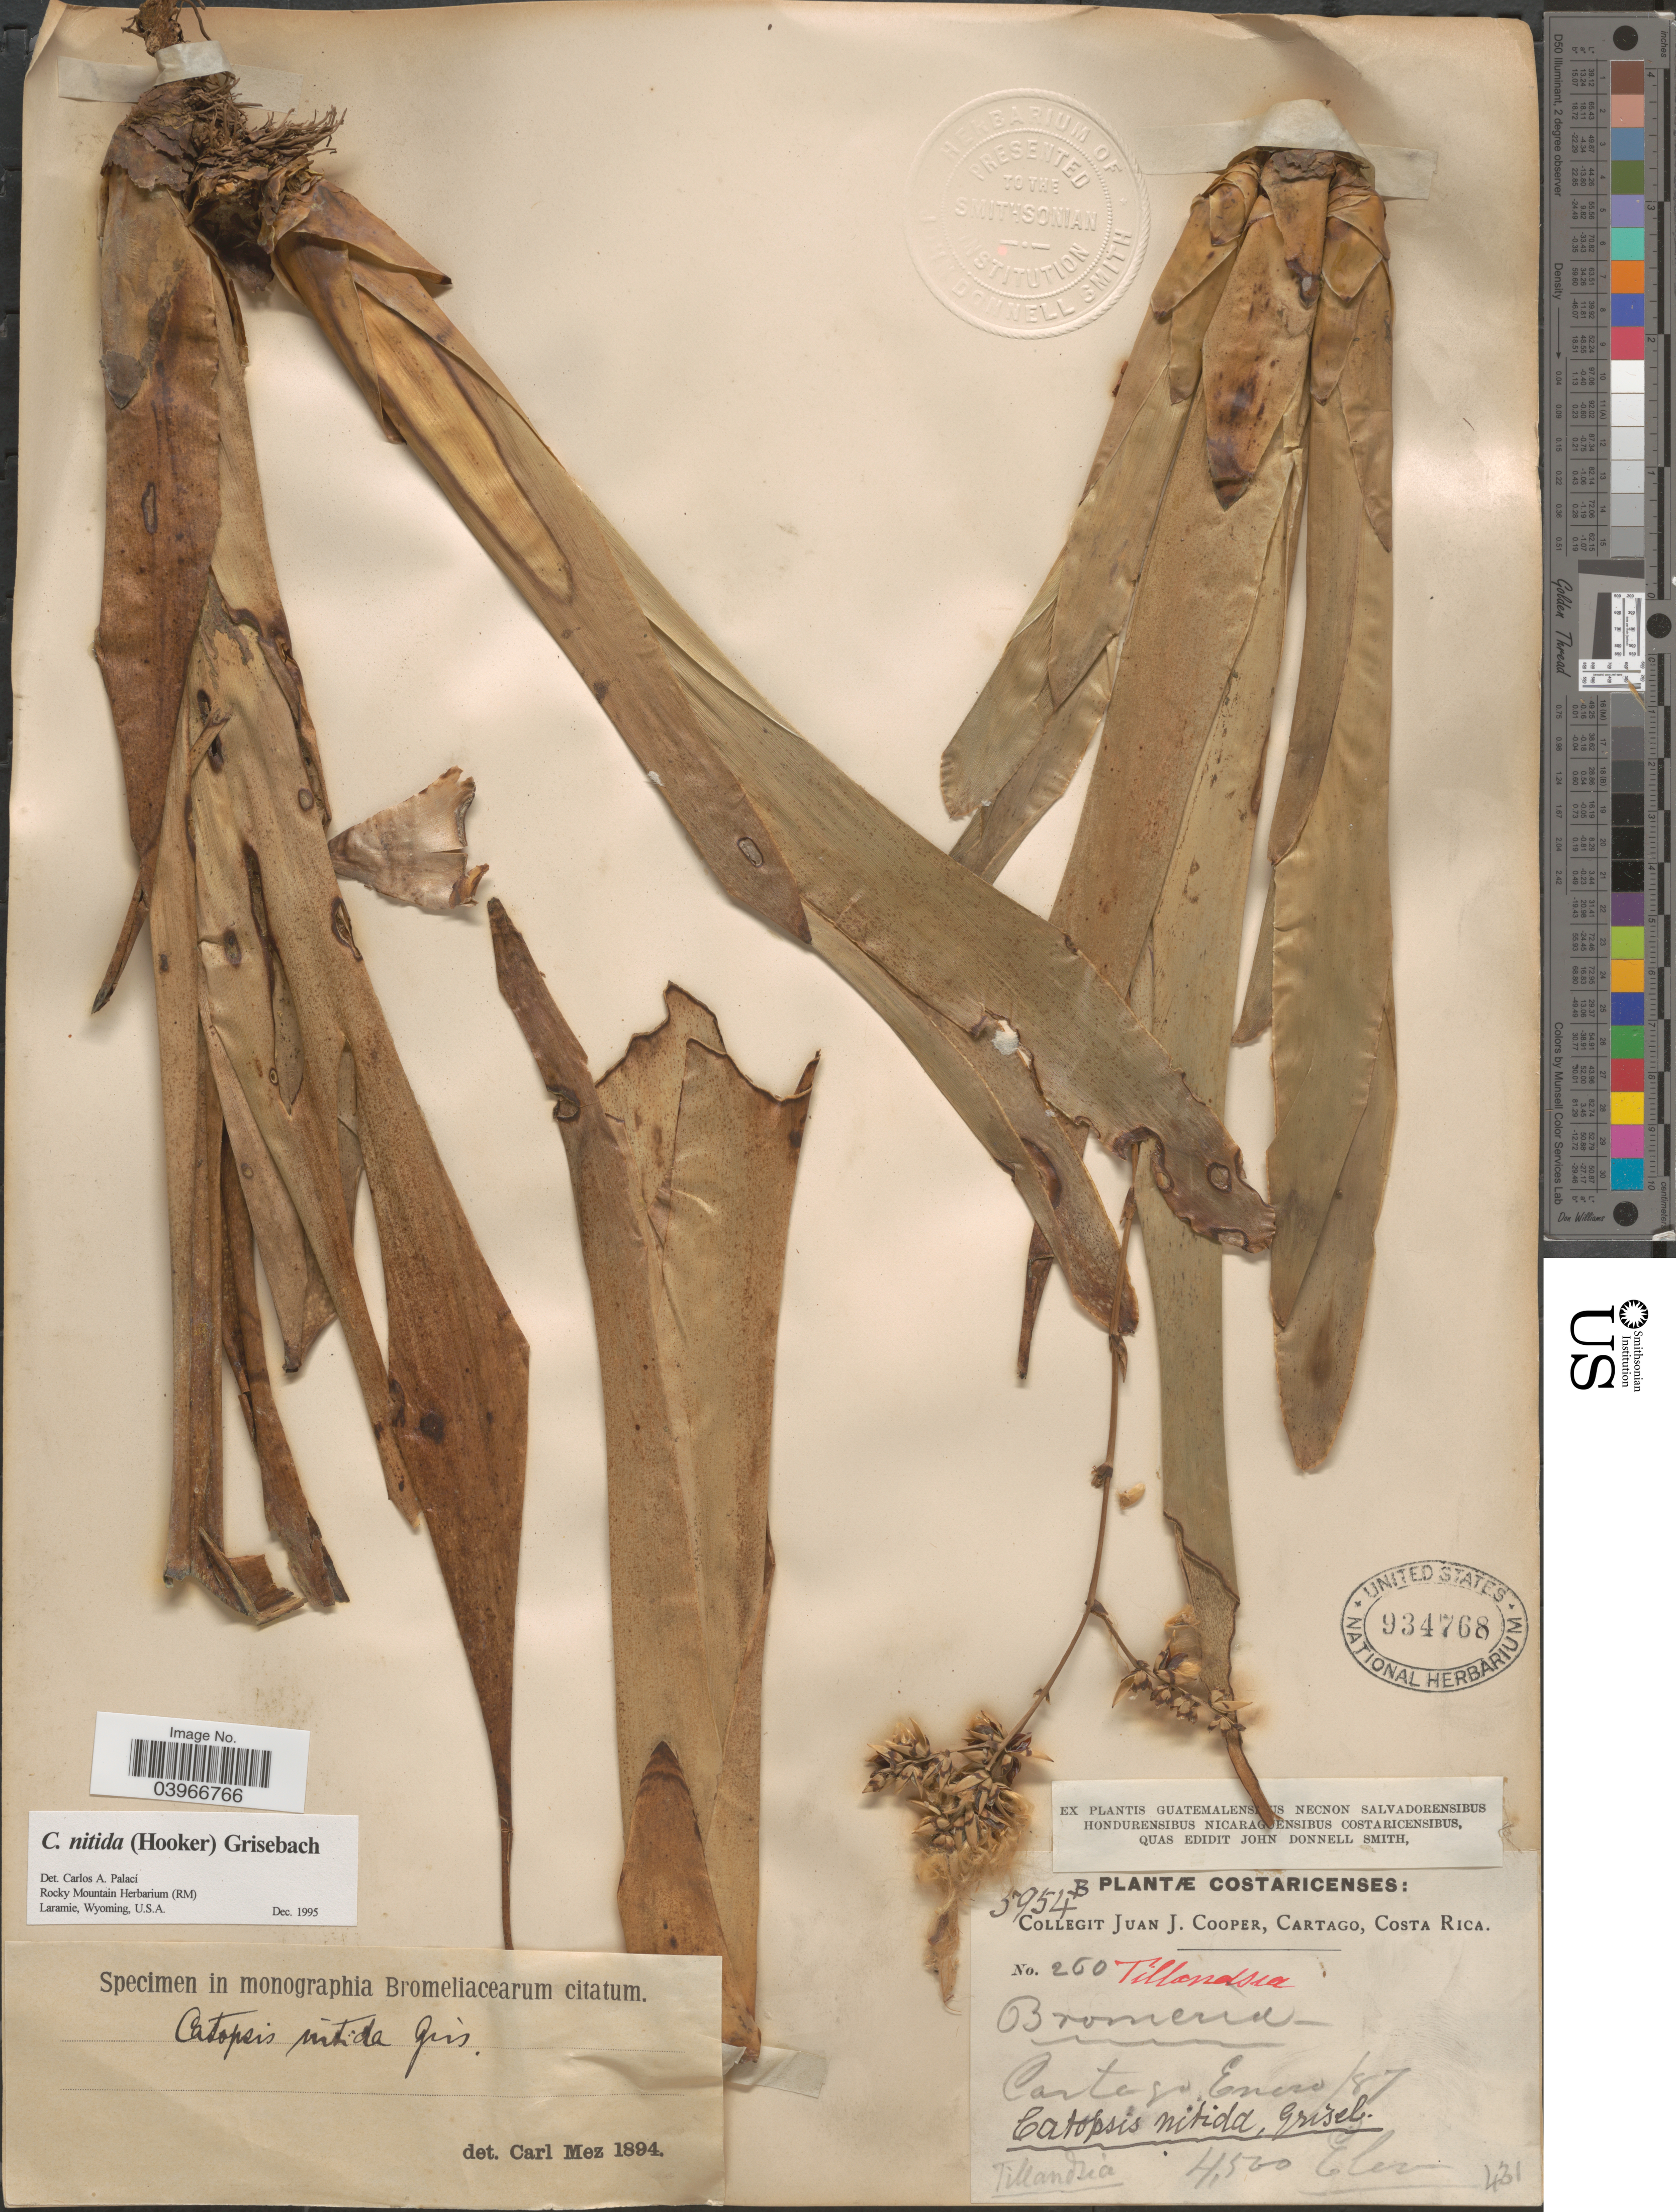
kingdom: Plantae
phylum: Tracheophyta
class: Liliopsida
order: Poales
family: Bromeliaceae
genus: Catopsis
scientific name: Catopsis nitida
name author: (Hook.) Griseb.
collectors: J. J. Cooper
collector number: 5954B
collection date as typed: Transcribed d/m/y: /1/87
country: Costa Rica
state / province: Cartago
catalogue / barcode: US 934768